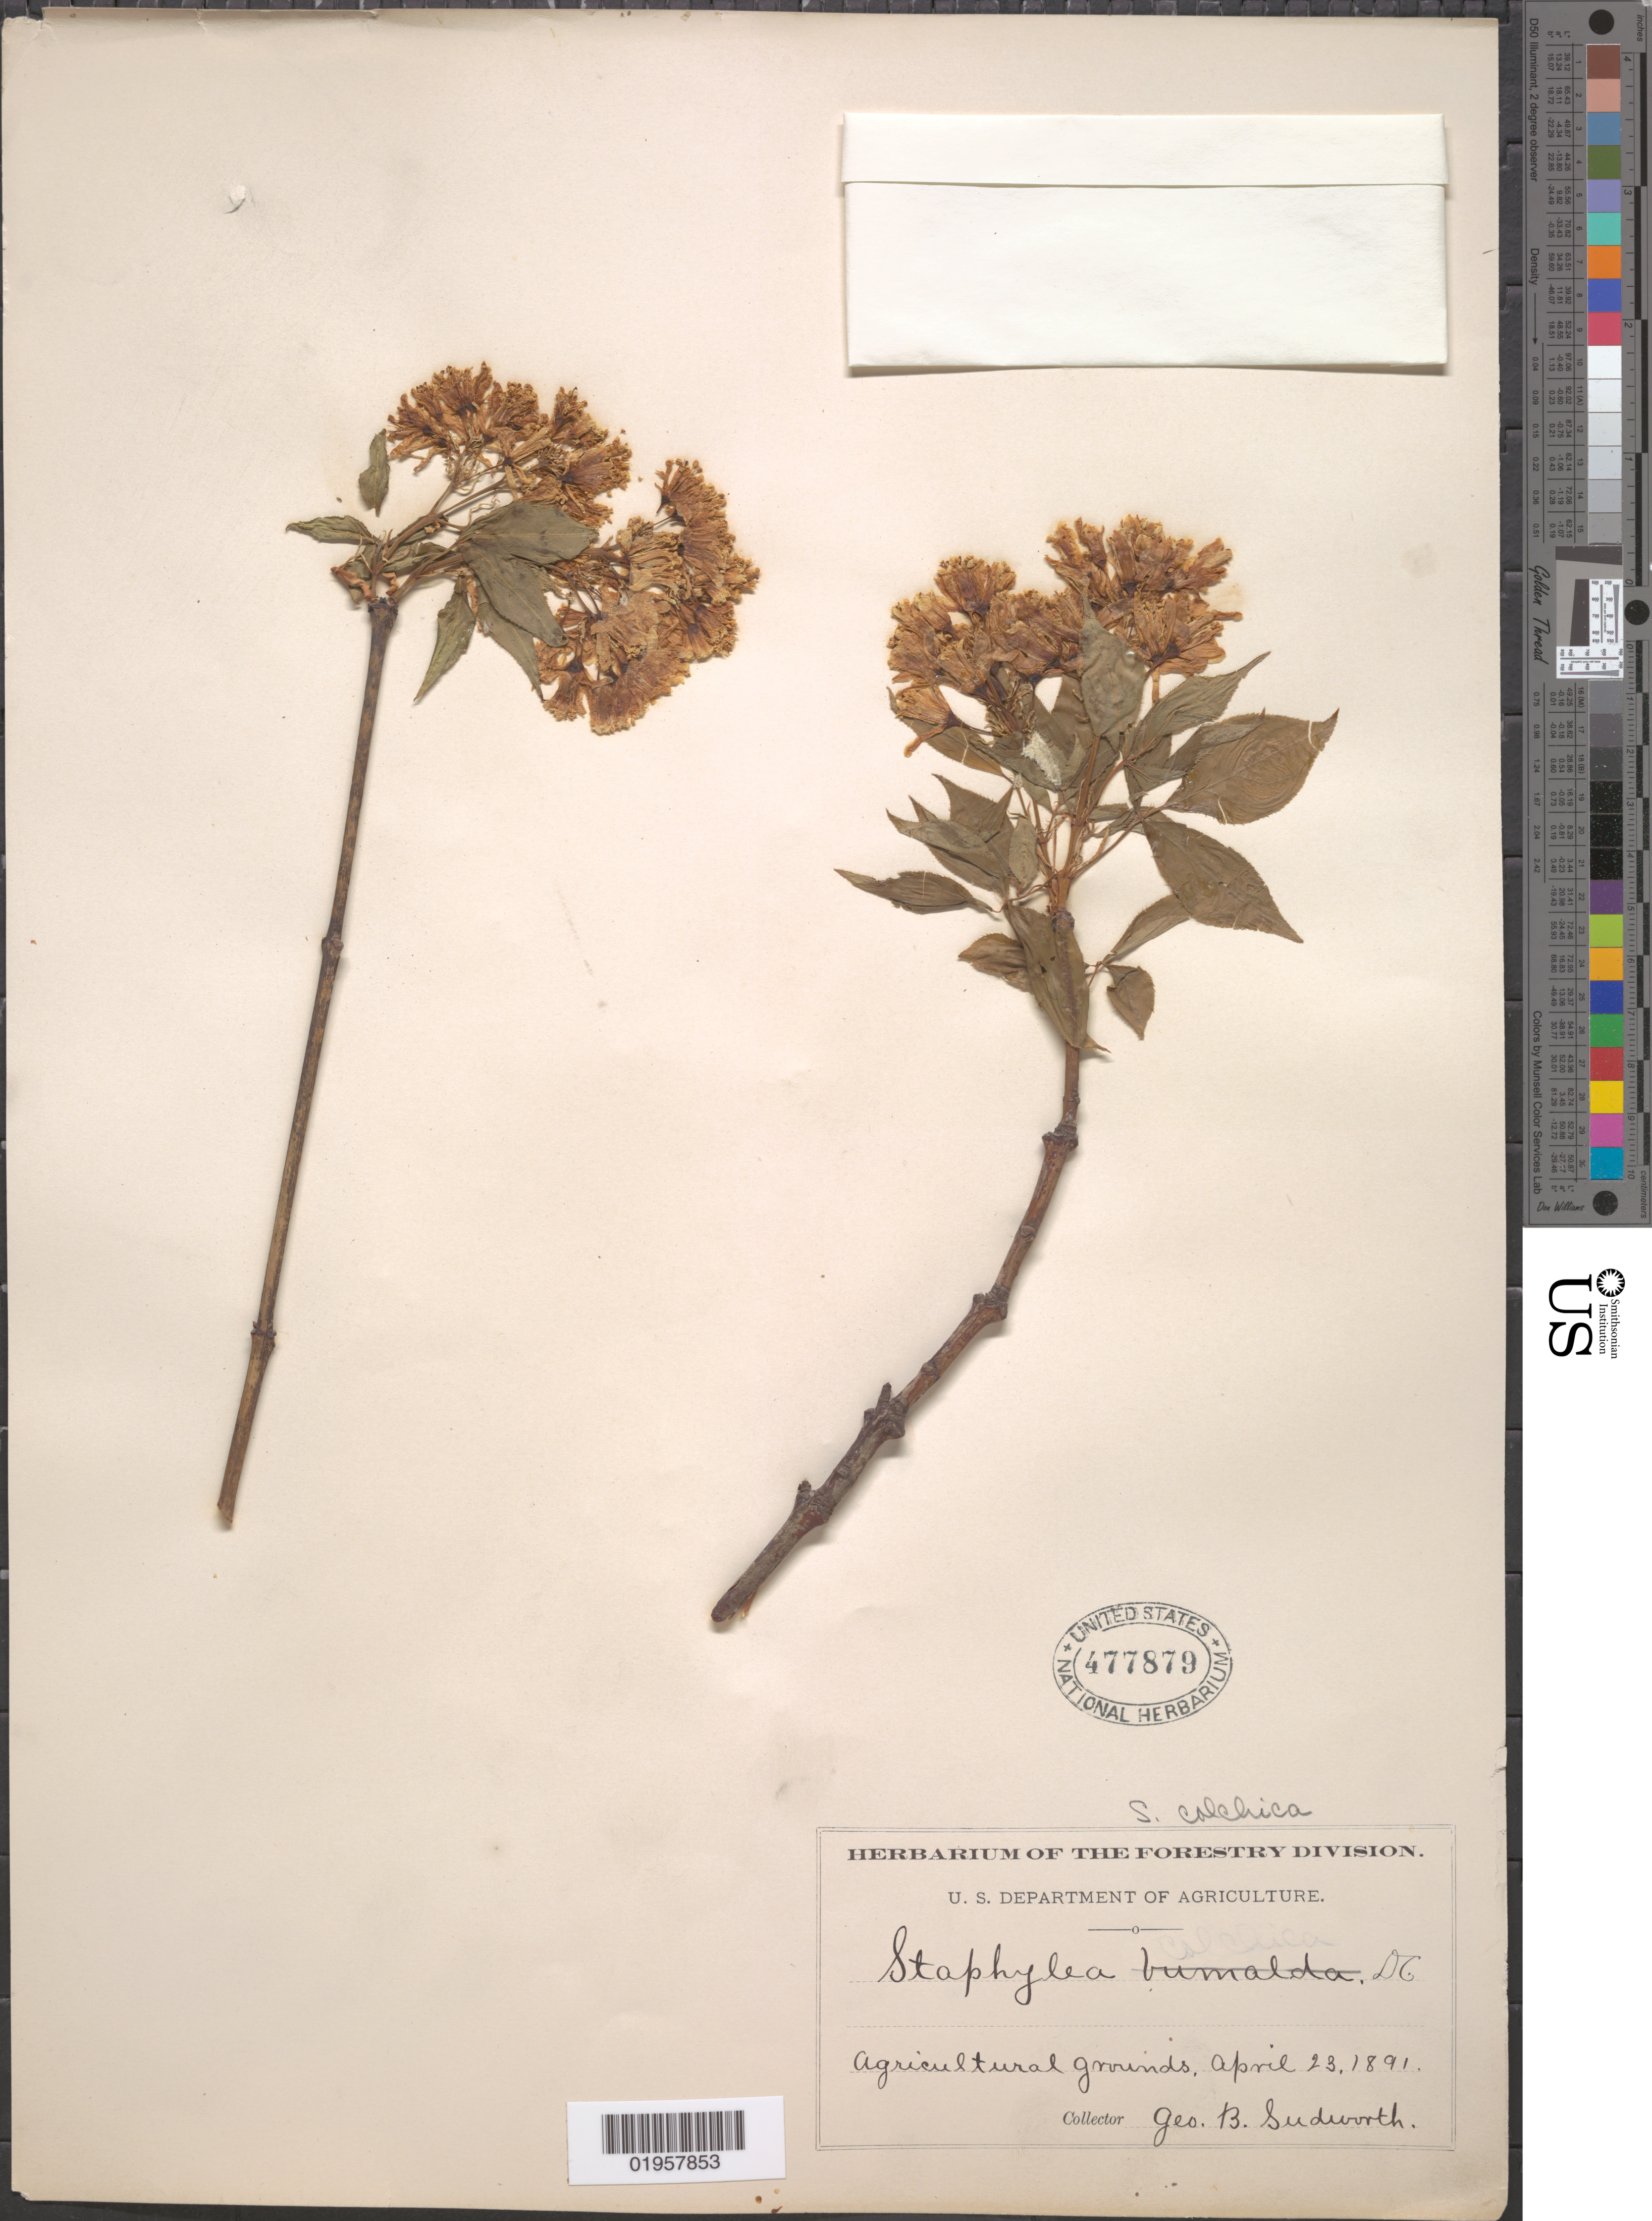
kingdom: Plantae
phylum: Tracheophyta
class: Magnoliopsida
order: Crossosomatales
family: Staphyleaceae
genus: Staphylea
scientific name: Staphylea colchica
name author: Steven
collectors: G. B. Sudworth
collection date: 1891-04-23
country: United States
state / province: District of Columbia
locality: Agricultural Grounds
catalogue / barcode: US 477879